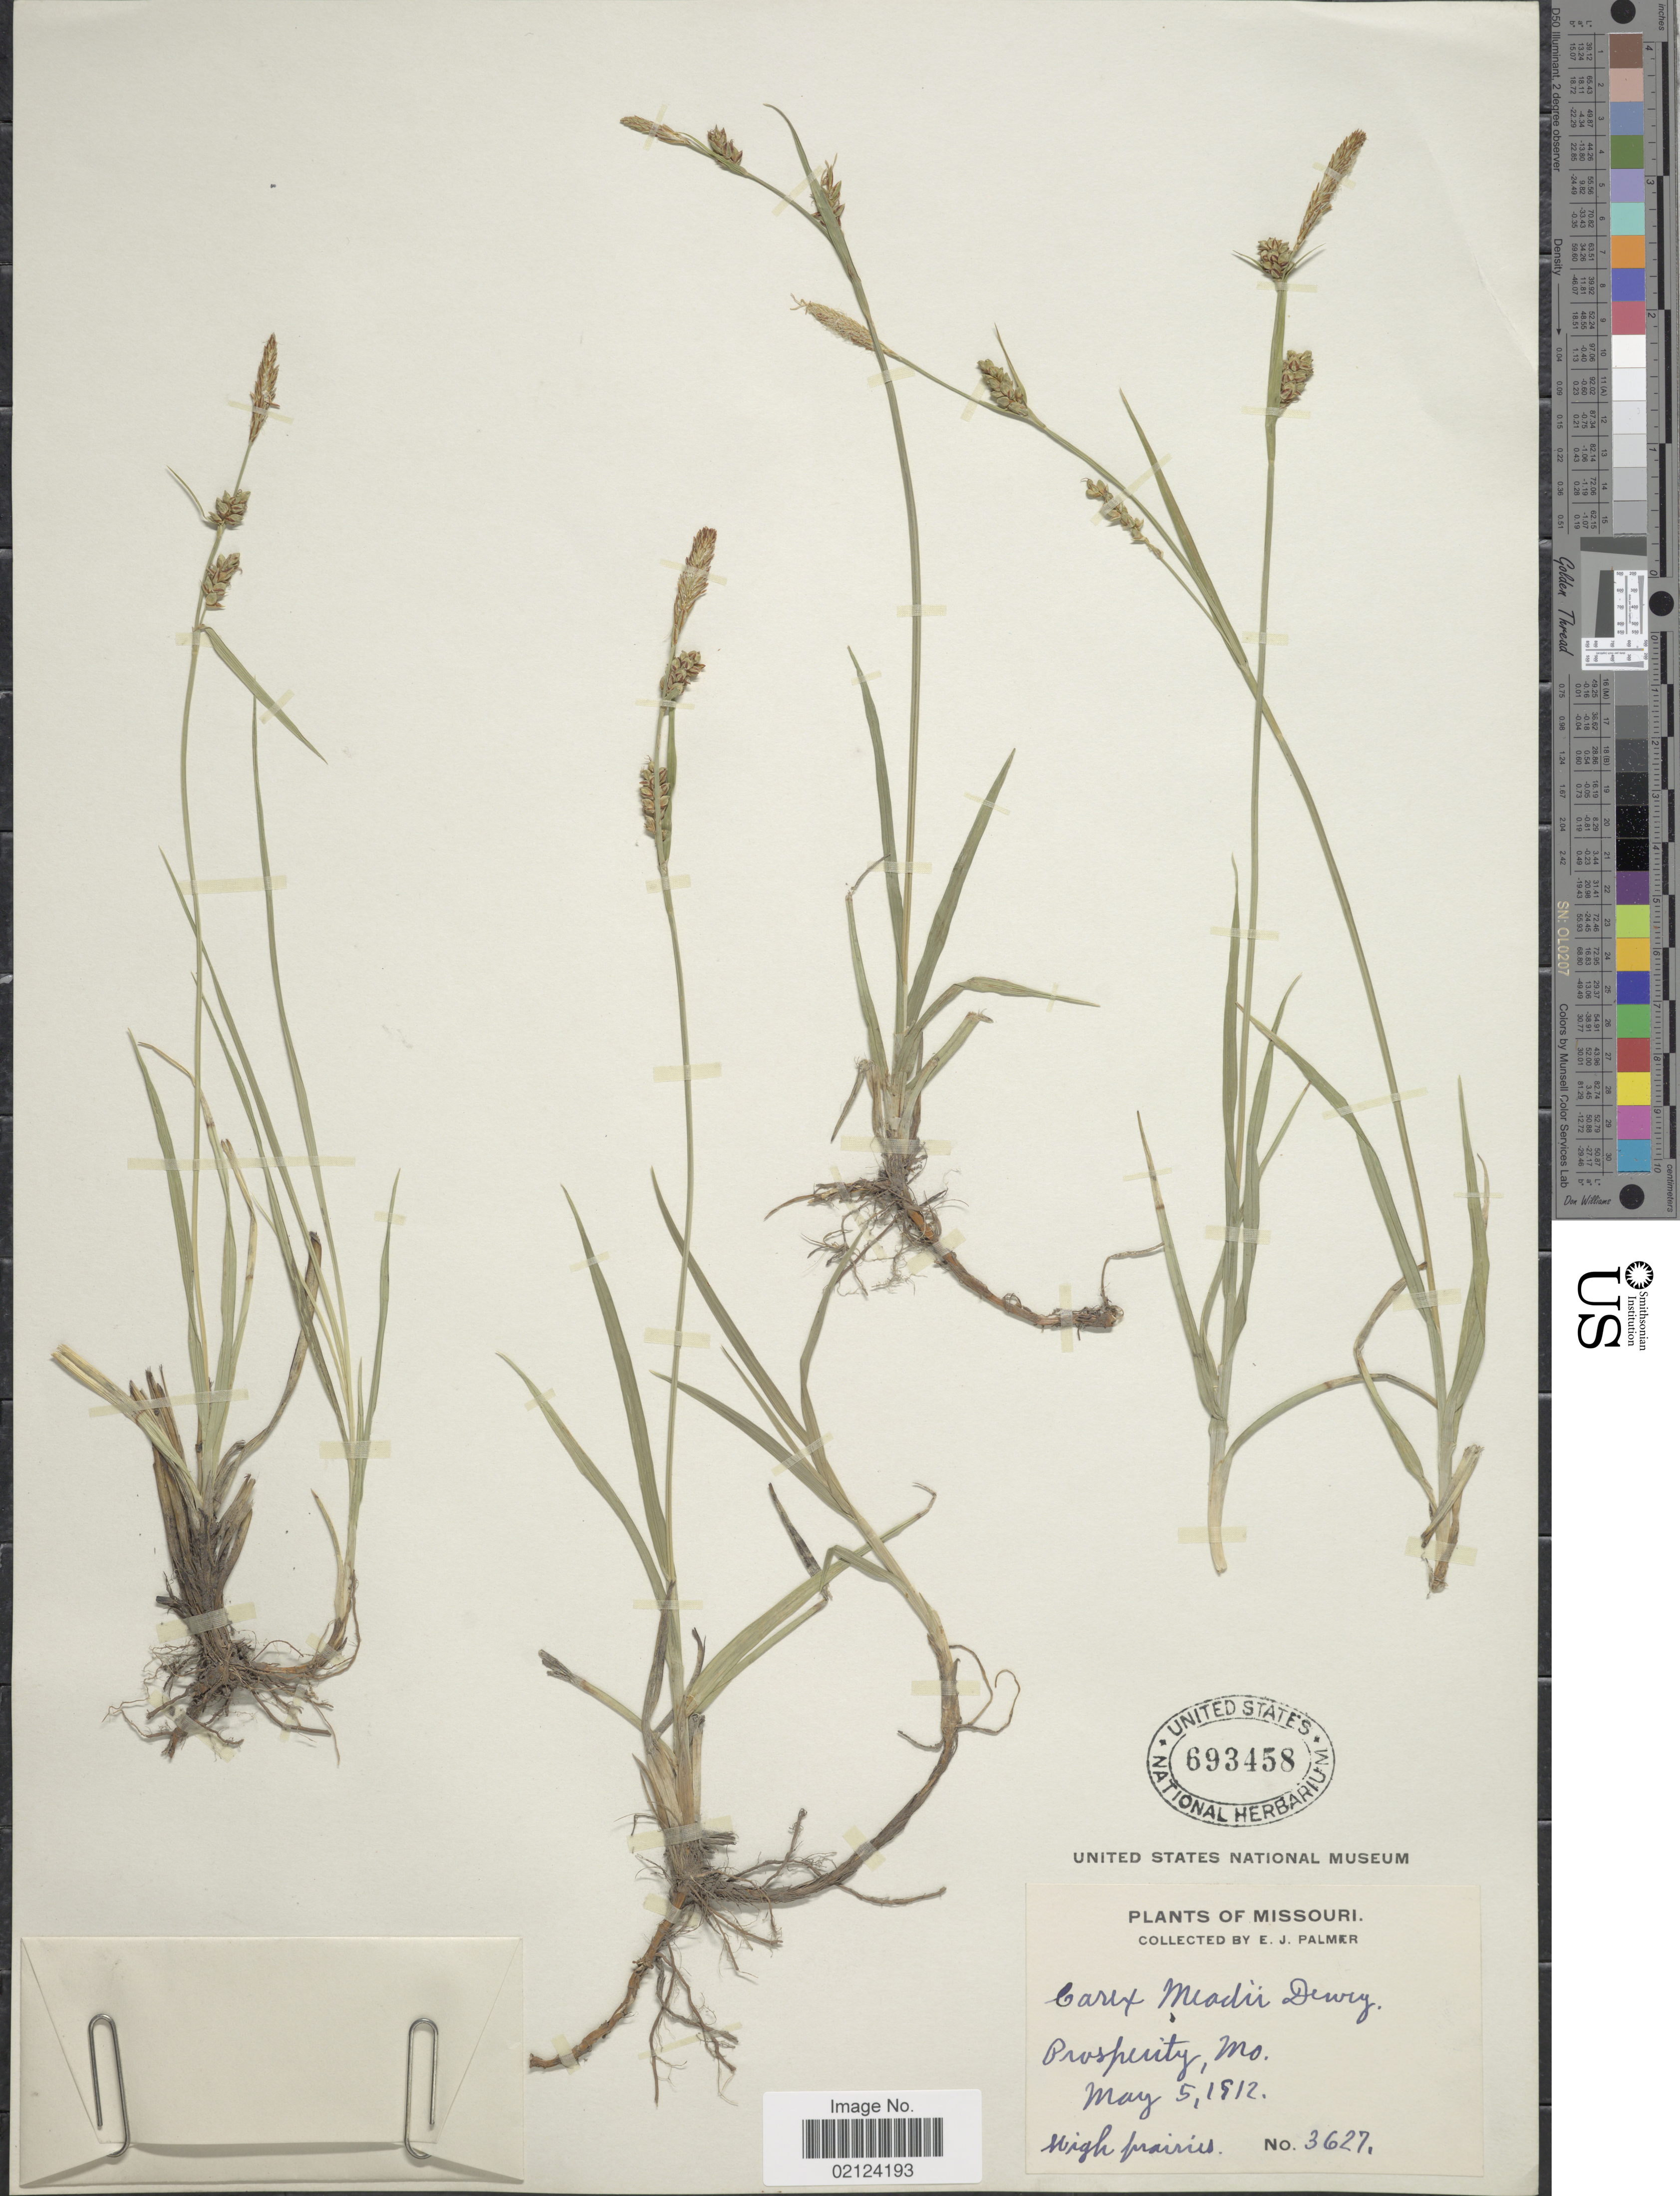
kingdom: Plantae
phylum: Tracheophyta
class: Liliopsida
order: Poales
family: Cyperaceae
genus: Carex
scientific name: Carex meadii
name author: Dewey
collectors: E. J. Palmer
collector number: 3627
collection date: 1912-05-05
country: United States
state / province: Missouri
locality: Prosperity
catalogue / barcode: US 693458